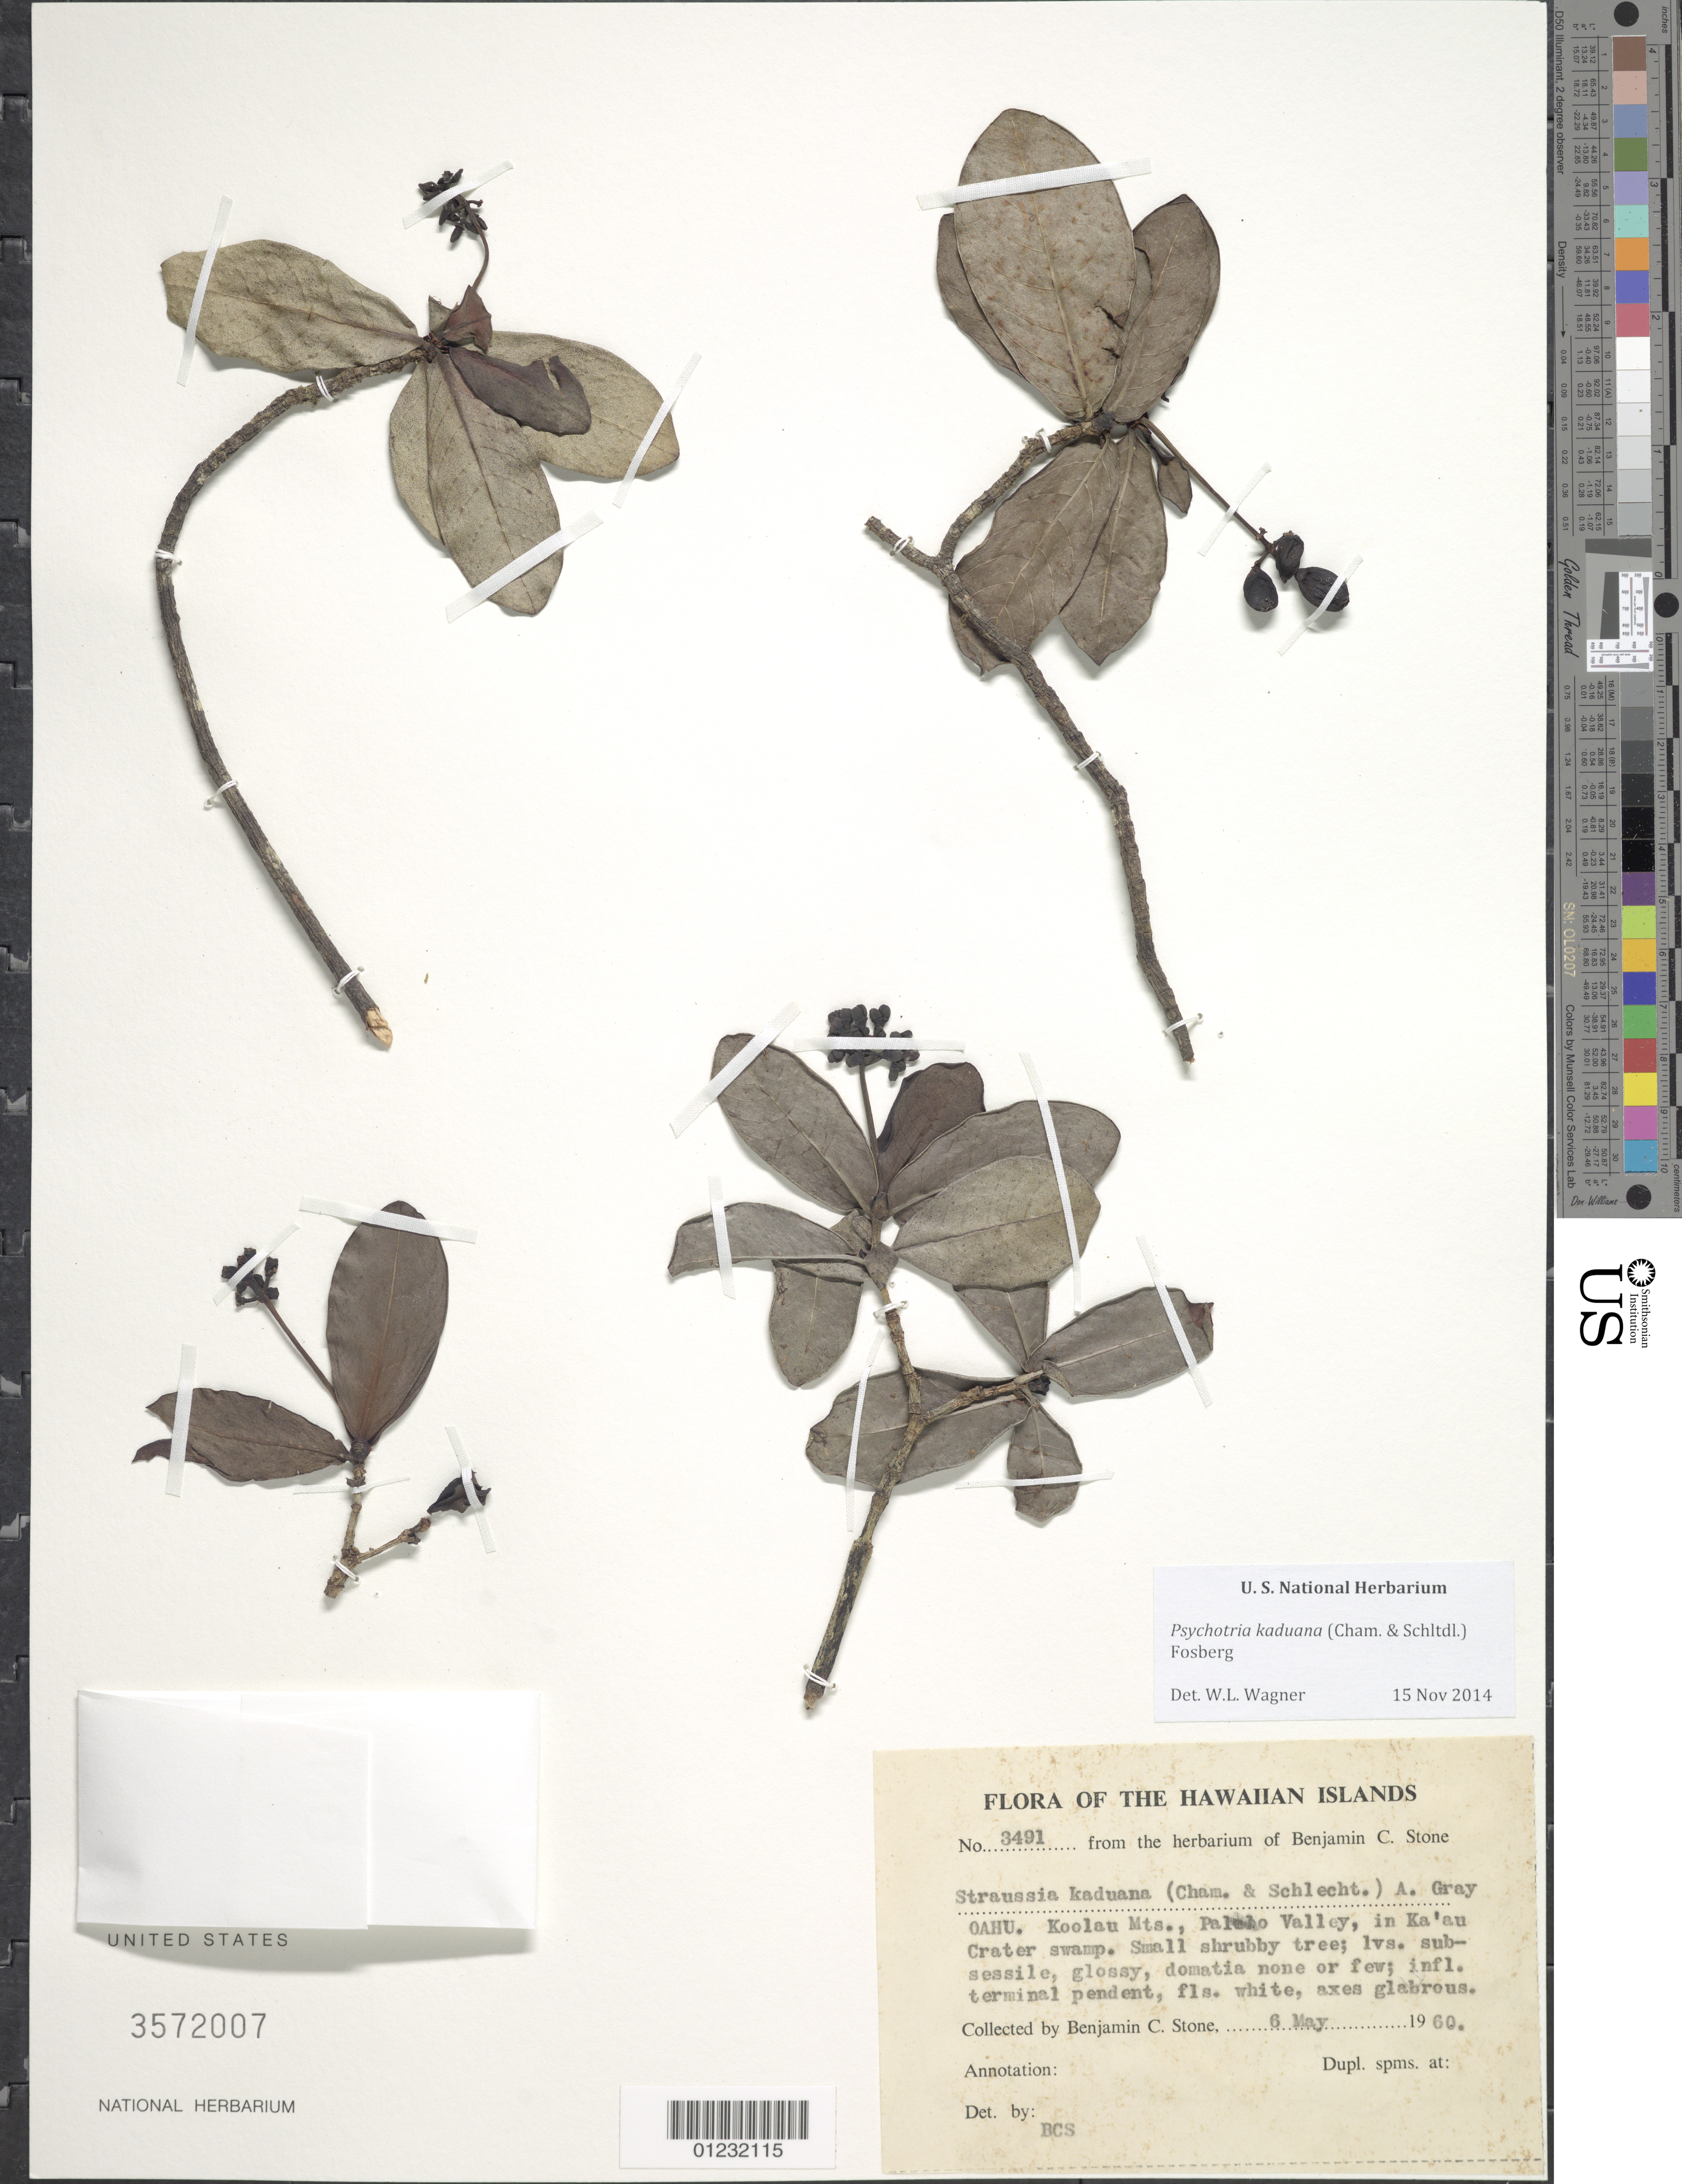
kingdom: Plantae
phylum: Tracheophyta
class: Magnoliopsida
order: Gentianales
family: Rubiaceae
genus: Psychotria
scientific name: Psychotria kaduana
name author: (Cham. & Schltdl.) Fosberg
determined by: Wagner, W. L., (BOT), Smithsonian Institution - National Museum of Natural History (UNITED STATES)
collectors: B. C. Stone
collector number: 3491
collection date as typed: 6 May 1960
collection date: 1960-05-06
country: United States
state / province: Hawaii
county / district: Honolulu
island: Oahu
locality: Koolau Mts., Palolo Valley, in Ka'au Crater swamp.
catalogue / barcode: US 3572007